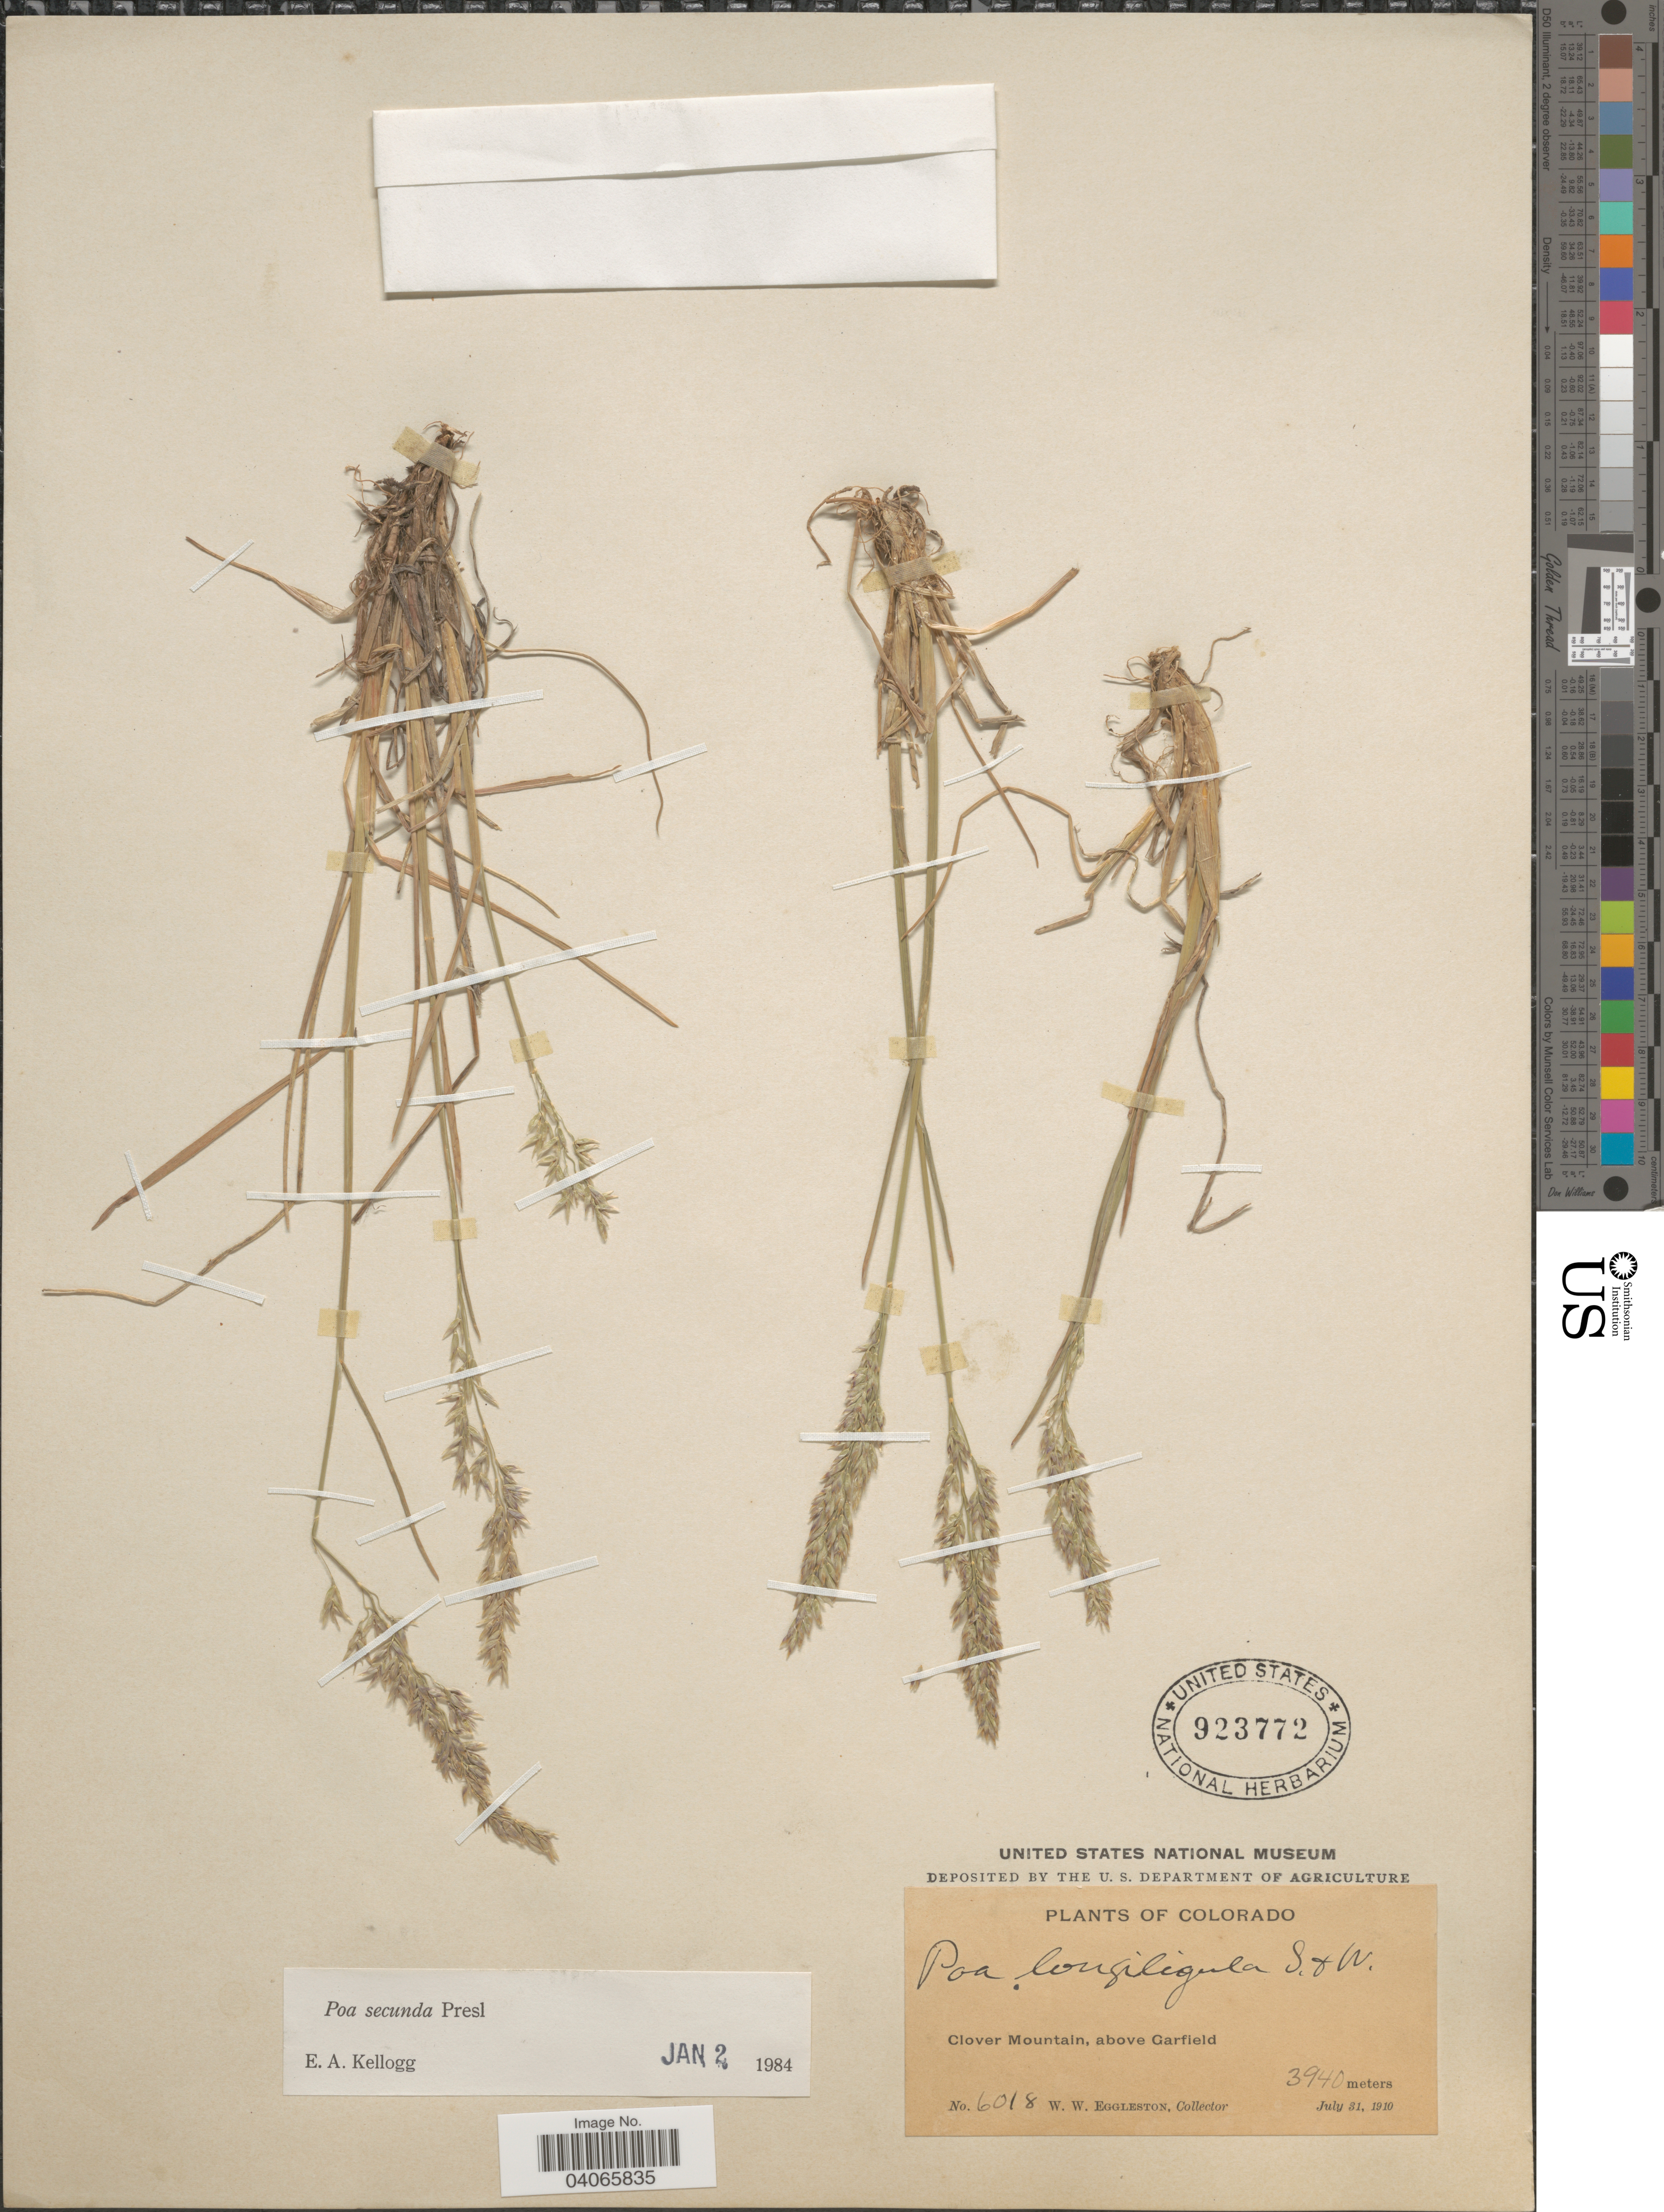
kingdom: Plantae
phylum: Tracheophyta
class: Liliopsida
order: Poales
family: Poaceae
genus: Poa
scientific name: Poa secunda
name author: J. Presl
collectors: W. W. Eggleston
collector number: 6018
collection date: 1910-07-31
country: United States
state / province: Colorado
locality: Clover Mountain, above Garfield.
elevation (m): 3940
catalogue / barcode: US 923772